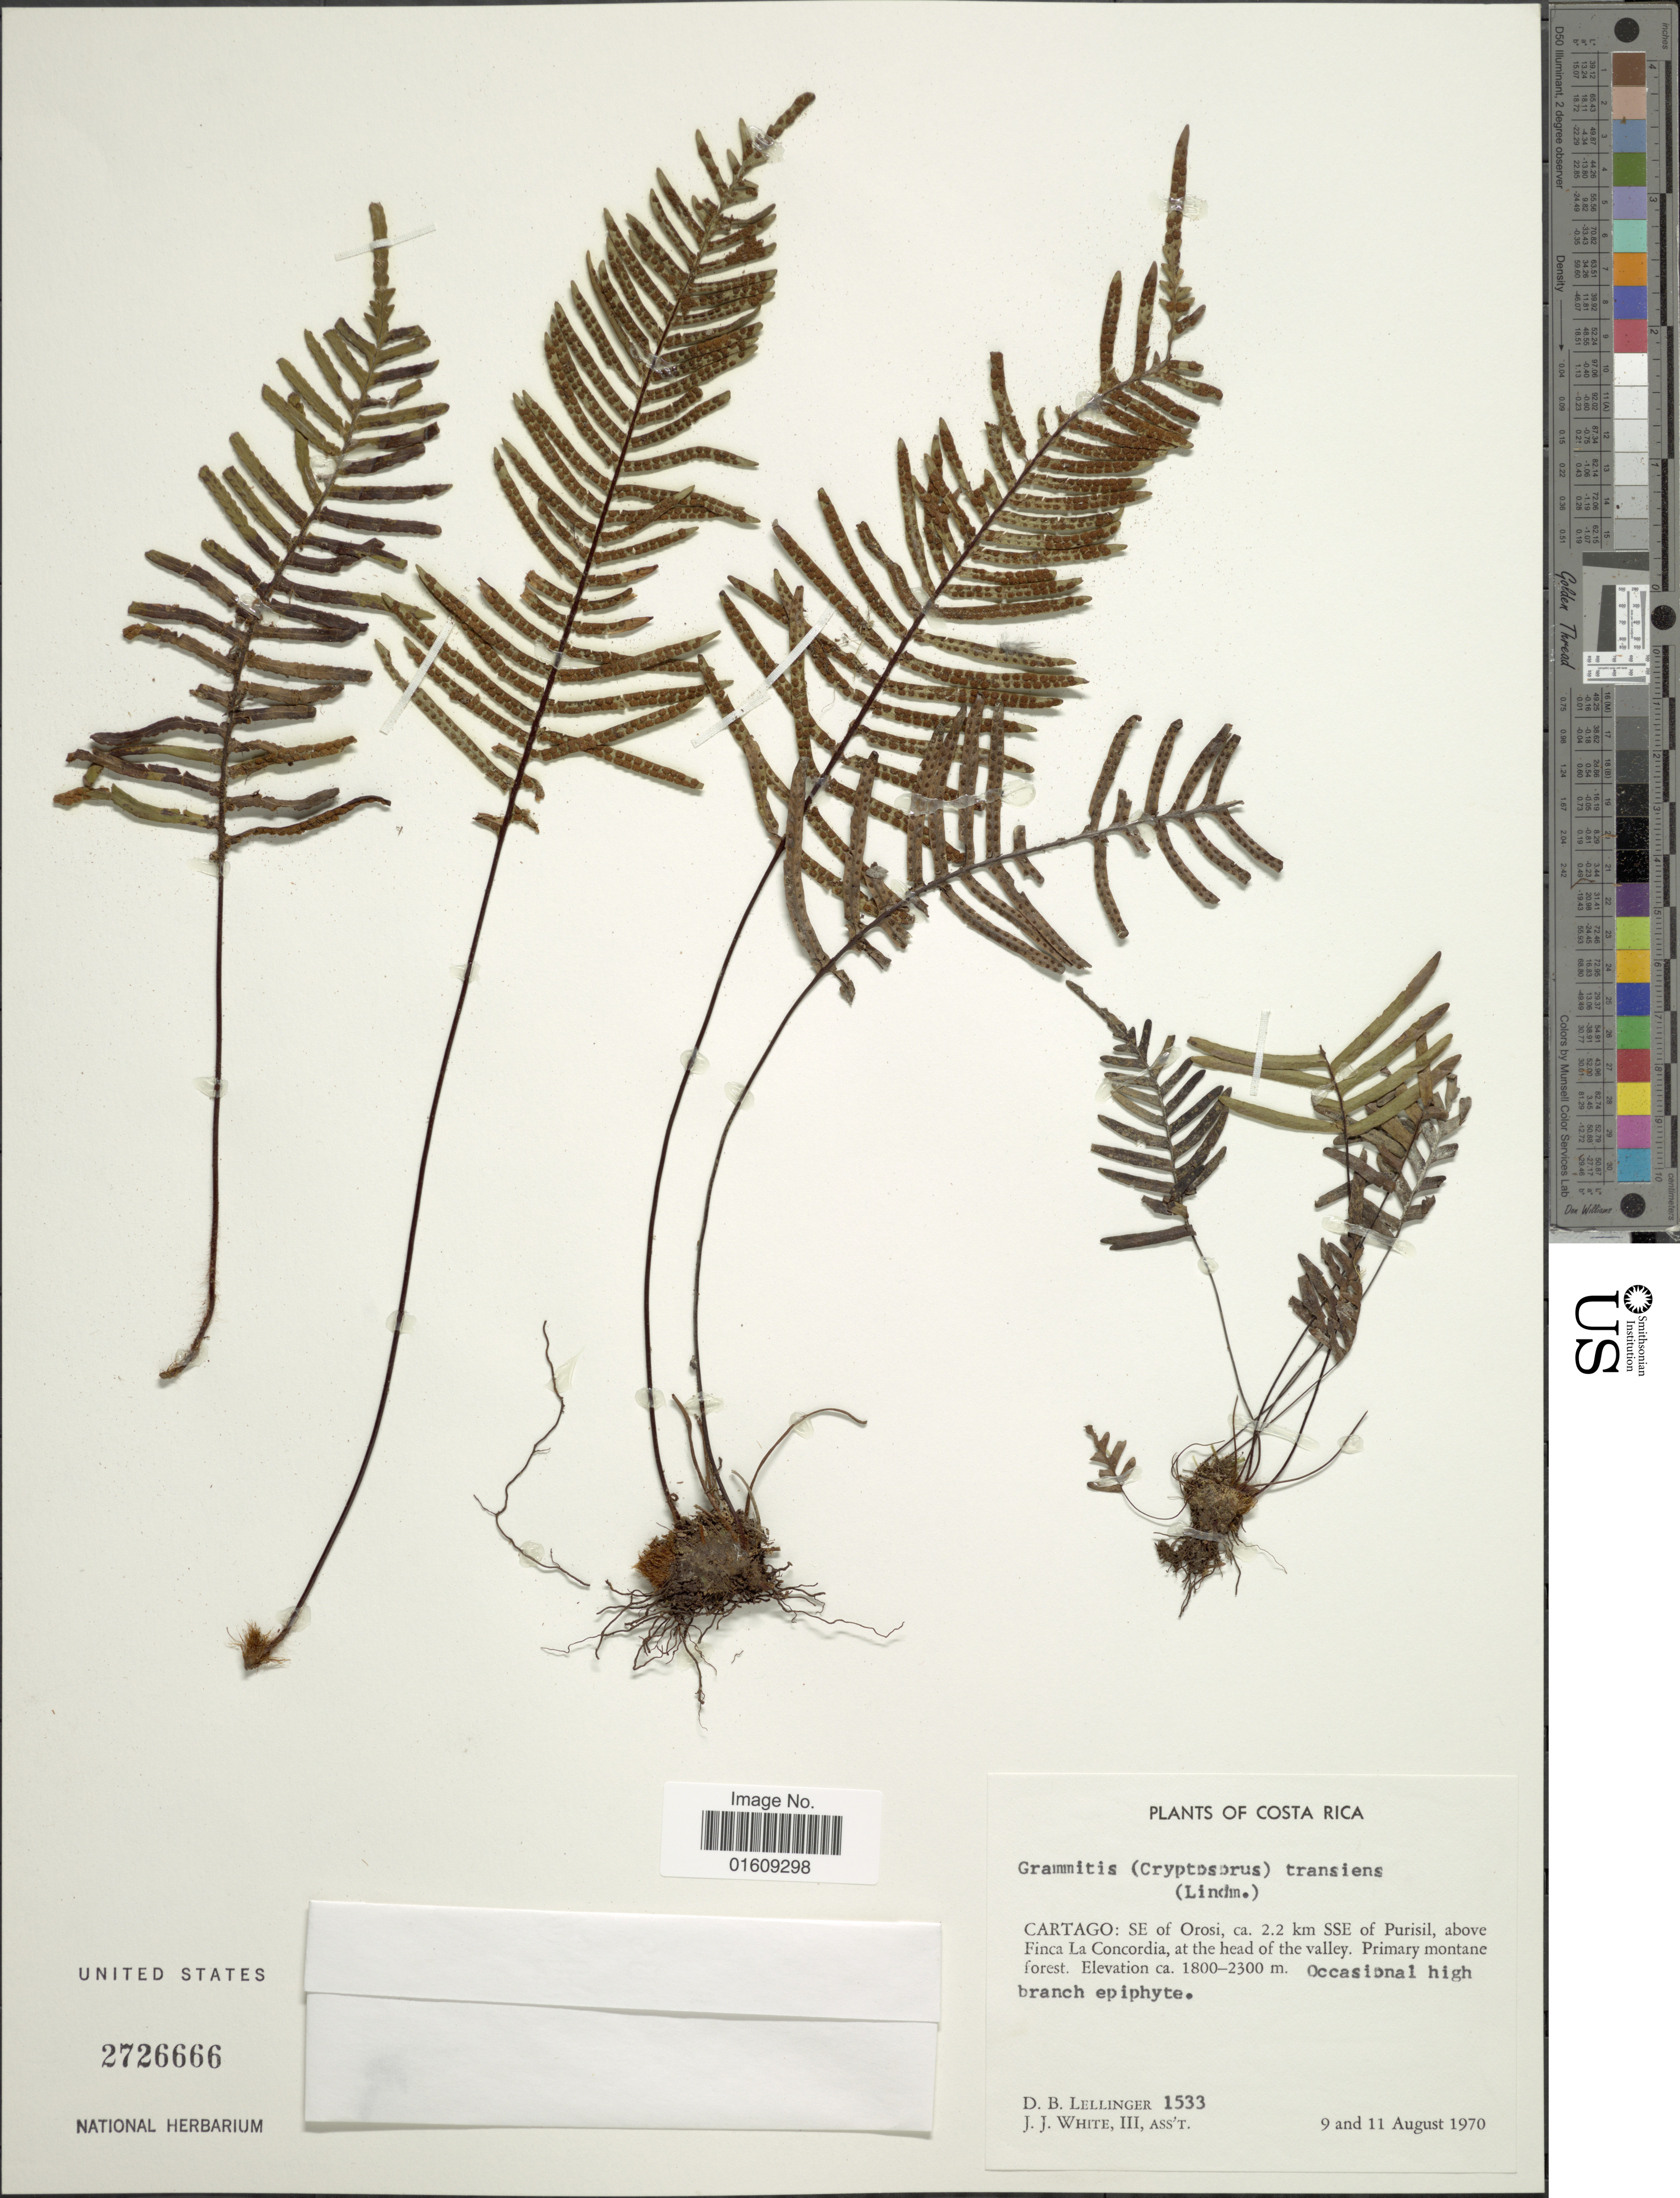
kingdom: Plantae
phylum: Tracheophyta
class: Polypodiopsida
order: Polypodiales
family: Polypodiaceae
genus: Ceradenia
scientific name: Ceradenia kalbreyeri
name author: (Baker) L.E. Bishop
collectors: D. B. Lellinger & J. J. White III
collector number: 1533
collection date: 1970-08-09/1970-08-11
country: Costa Rica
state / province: Cartago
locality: Costa Rica, Cartago: SE of Orosi, ca. 22 km SSE of Purisil, above Finca La Concordia, at the head of the Valley.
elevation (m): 1800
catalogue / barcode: US 2726666